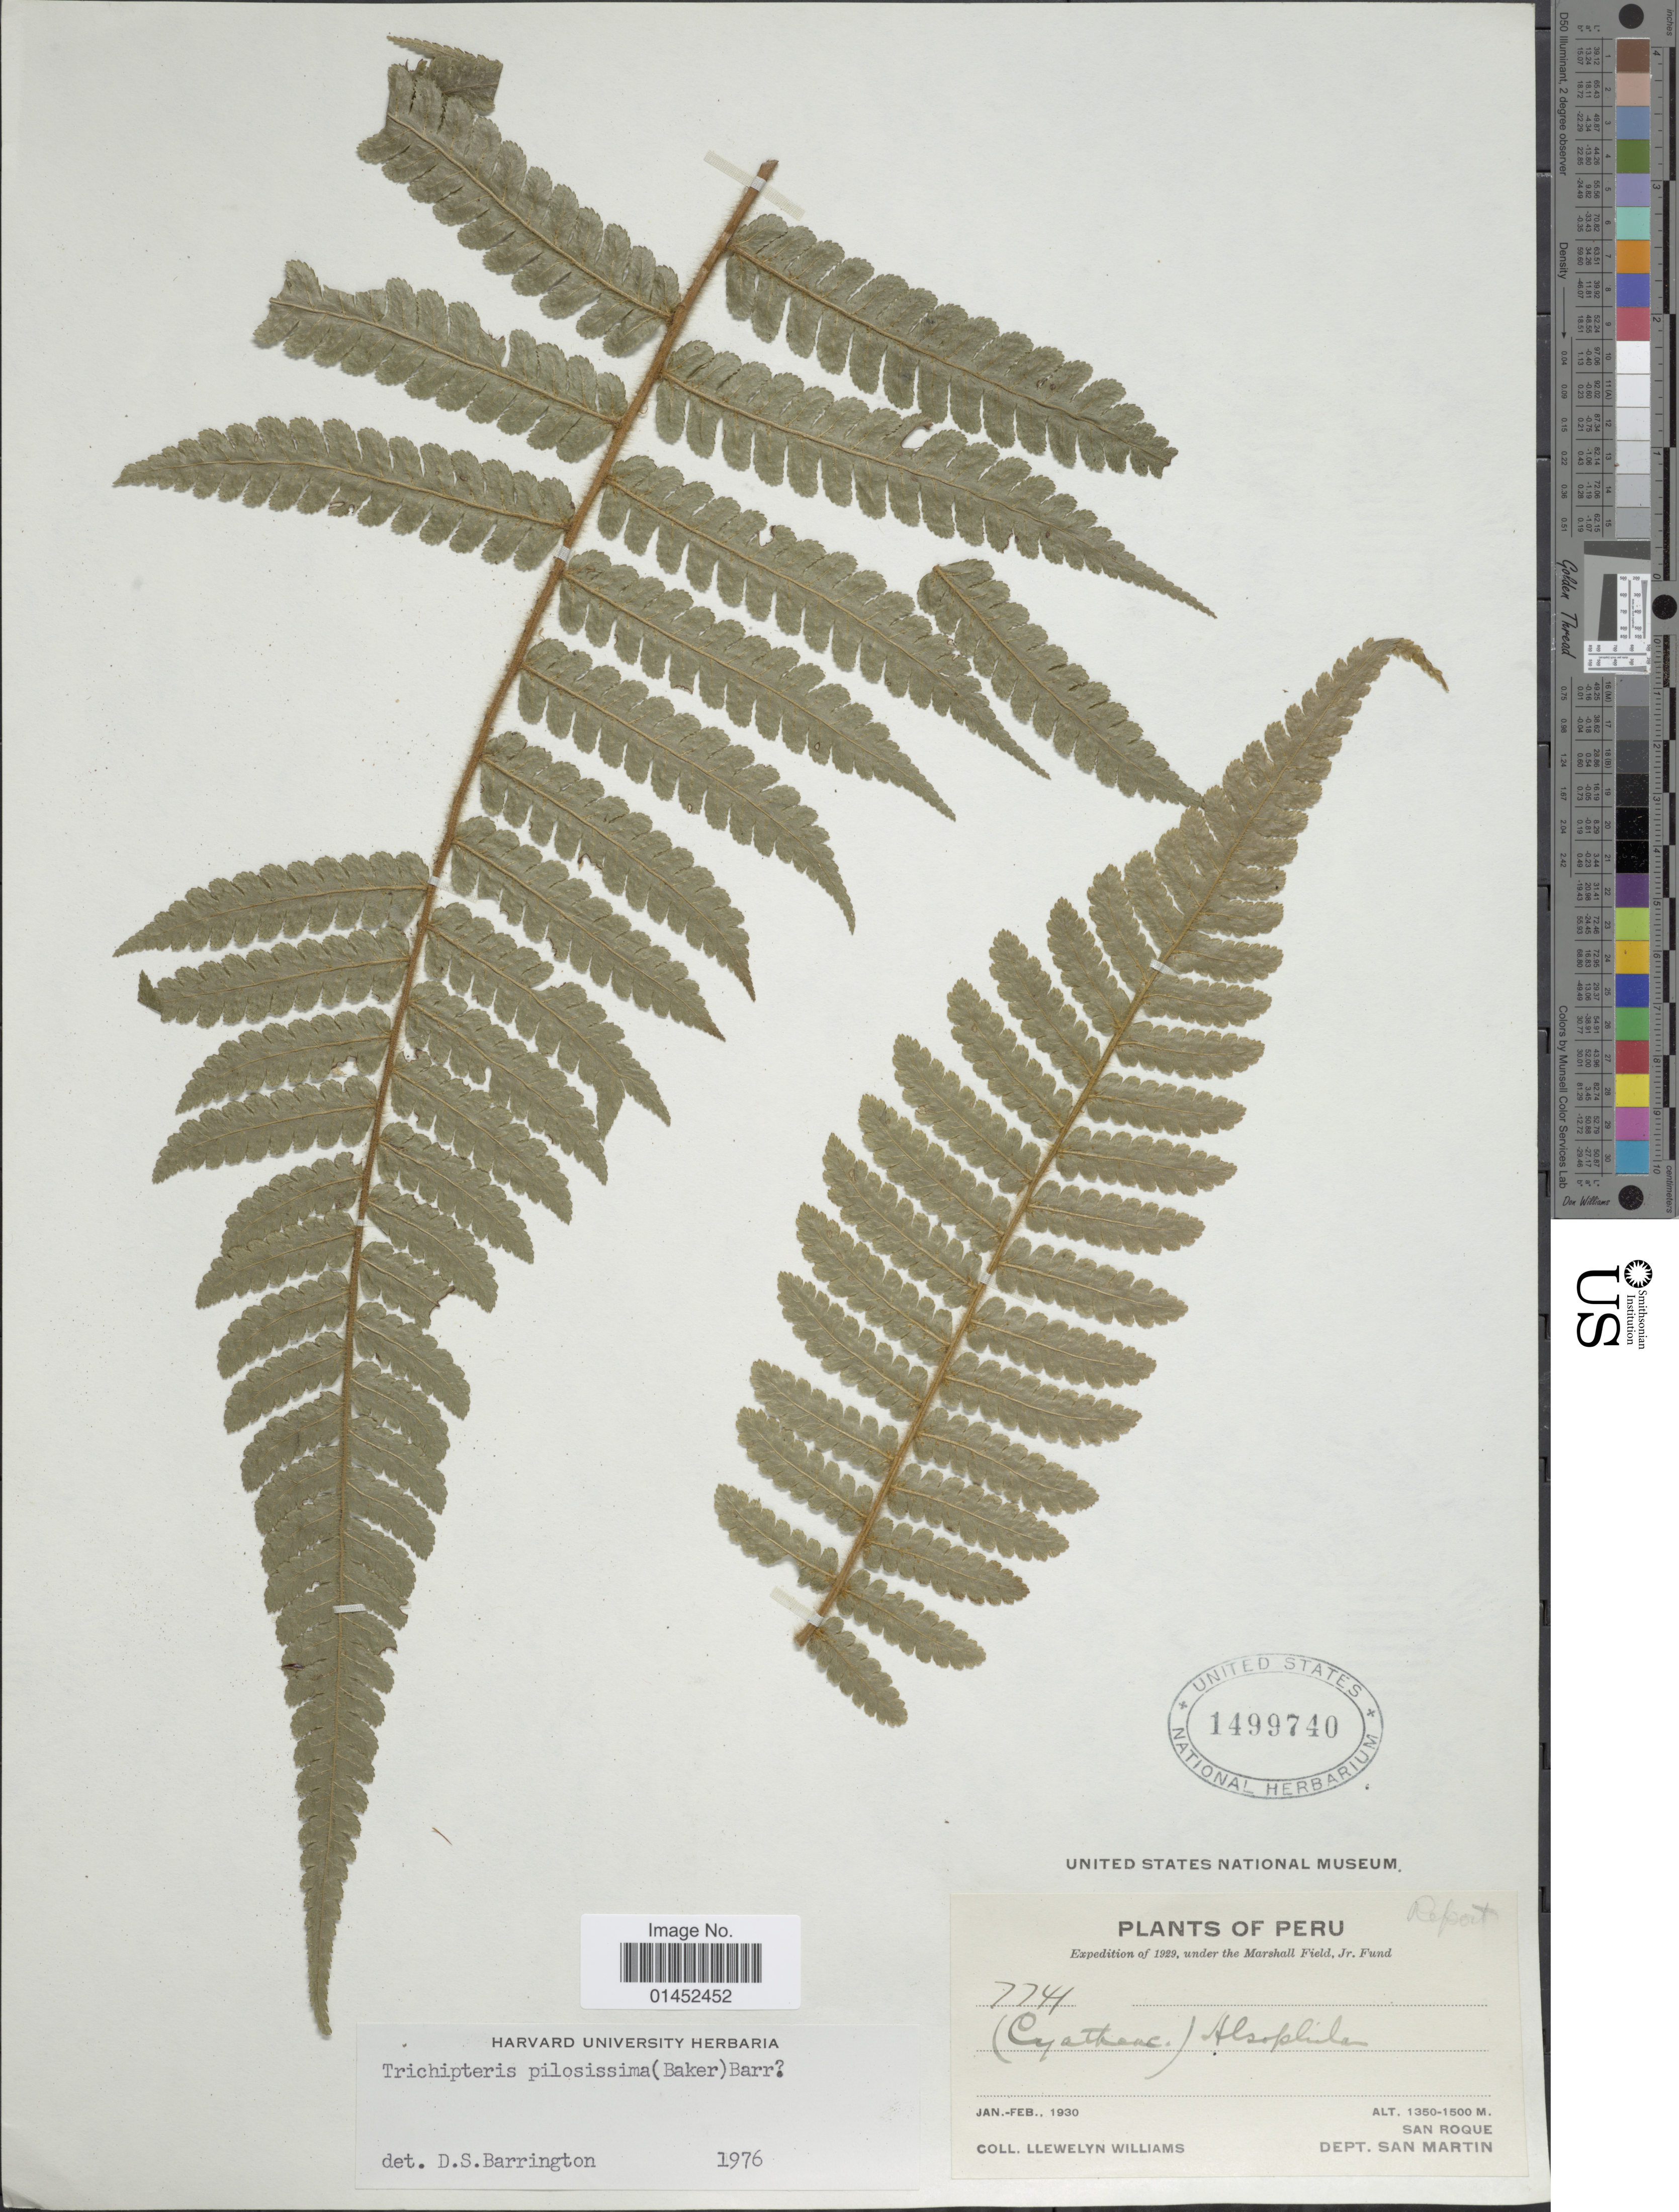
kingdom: Plantae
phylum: Tracheophyta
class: Polypodiopsida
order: Cyatheales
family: Cyatheaceae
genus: Cyathea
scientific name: Cyathea pilosissima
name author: (Baker) Domin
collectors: Ll. Williams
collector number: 7744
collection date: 1930-01/1930-02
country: Peru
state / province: San Martín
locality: San Roque Dept. San Martin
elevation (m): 1350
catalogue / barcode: US 1499740